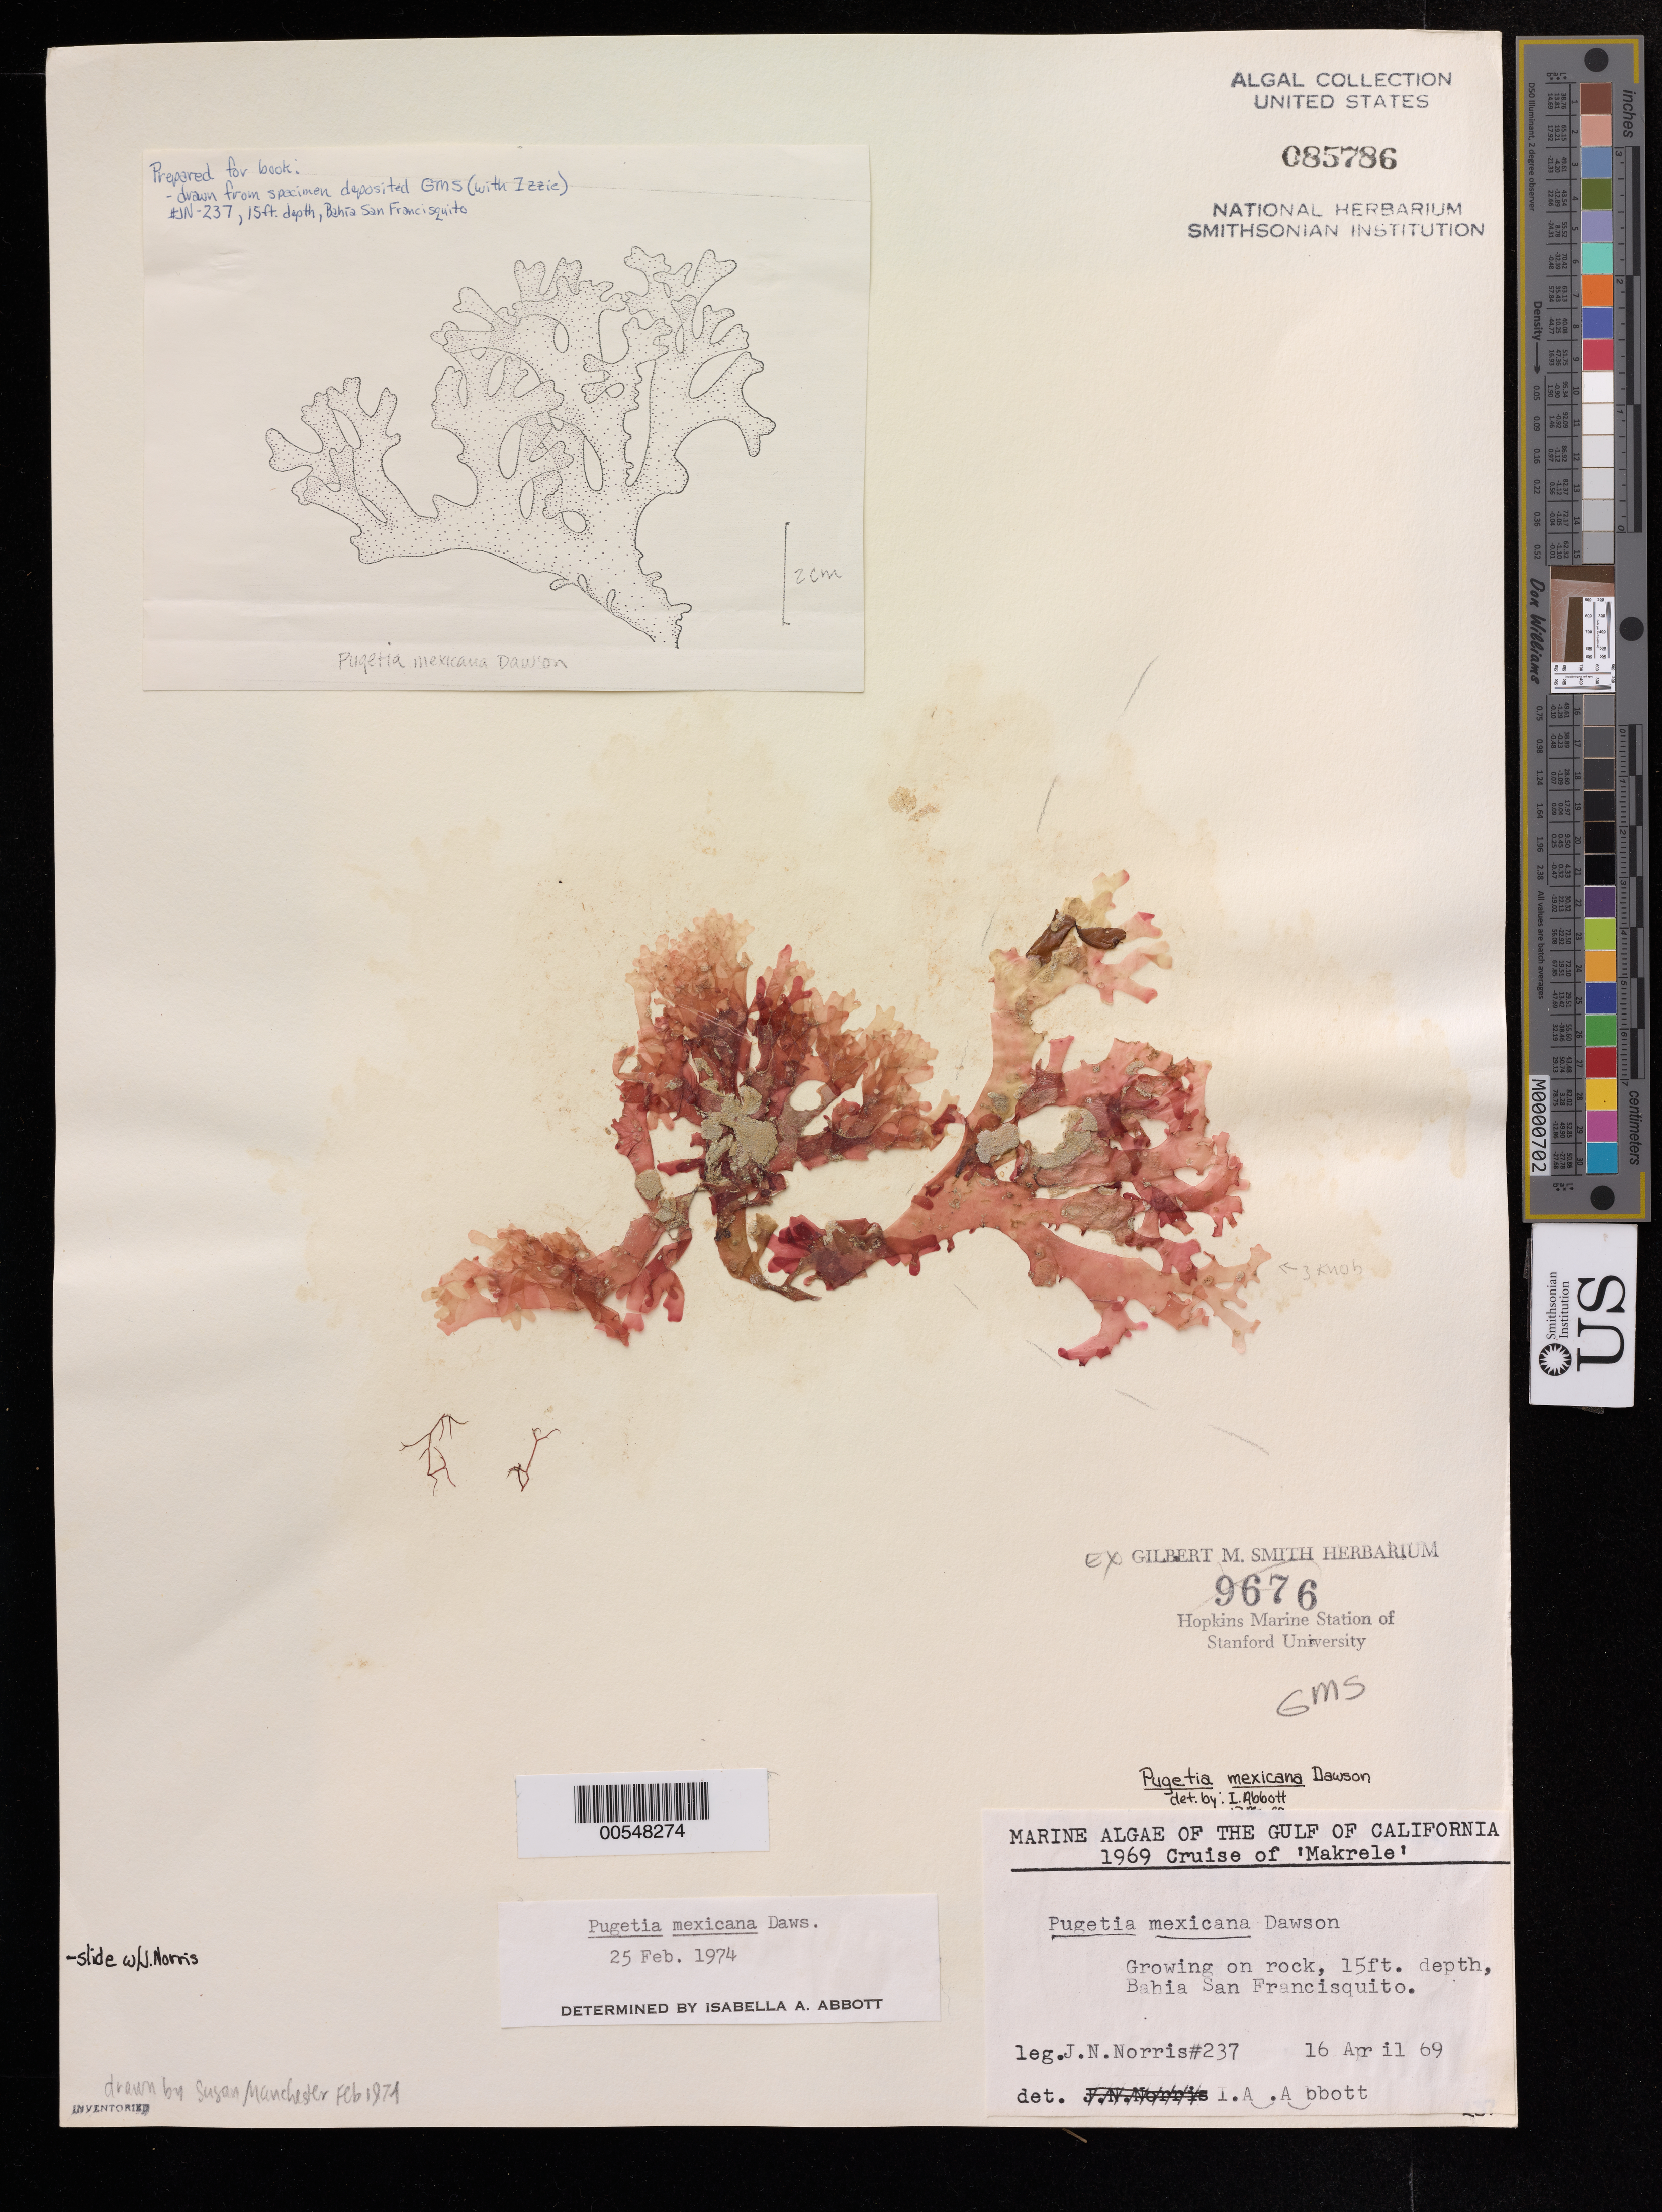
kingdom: Plantae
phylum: Rhodophyta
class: Florideophyceae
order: Gigartinales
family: Kallymeniaceae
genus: Pugetia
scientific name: Pugetia mexicana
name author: E.Y. Dawson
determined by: Abbott, Isabella A.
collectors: J. N. Norris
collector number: JN-237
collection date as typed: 16 Apr 1969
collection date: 1969-04-16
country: Mexico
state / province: Baja California Norte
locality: Bahia San Francisquito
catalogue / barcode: US 85786